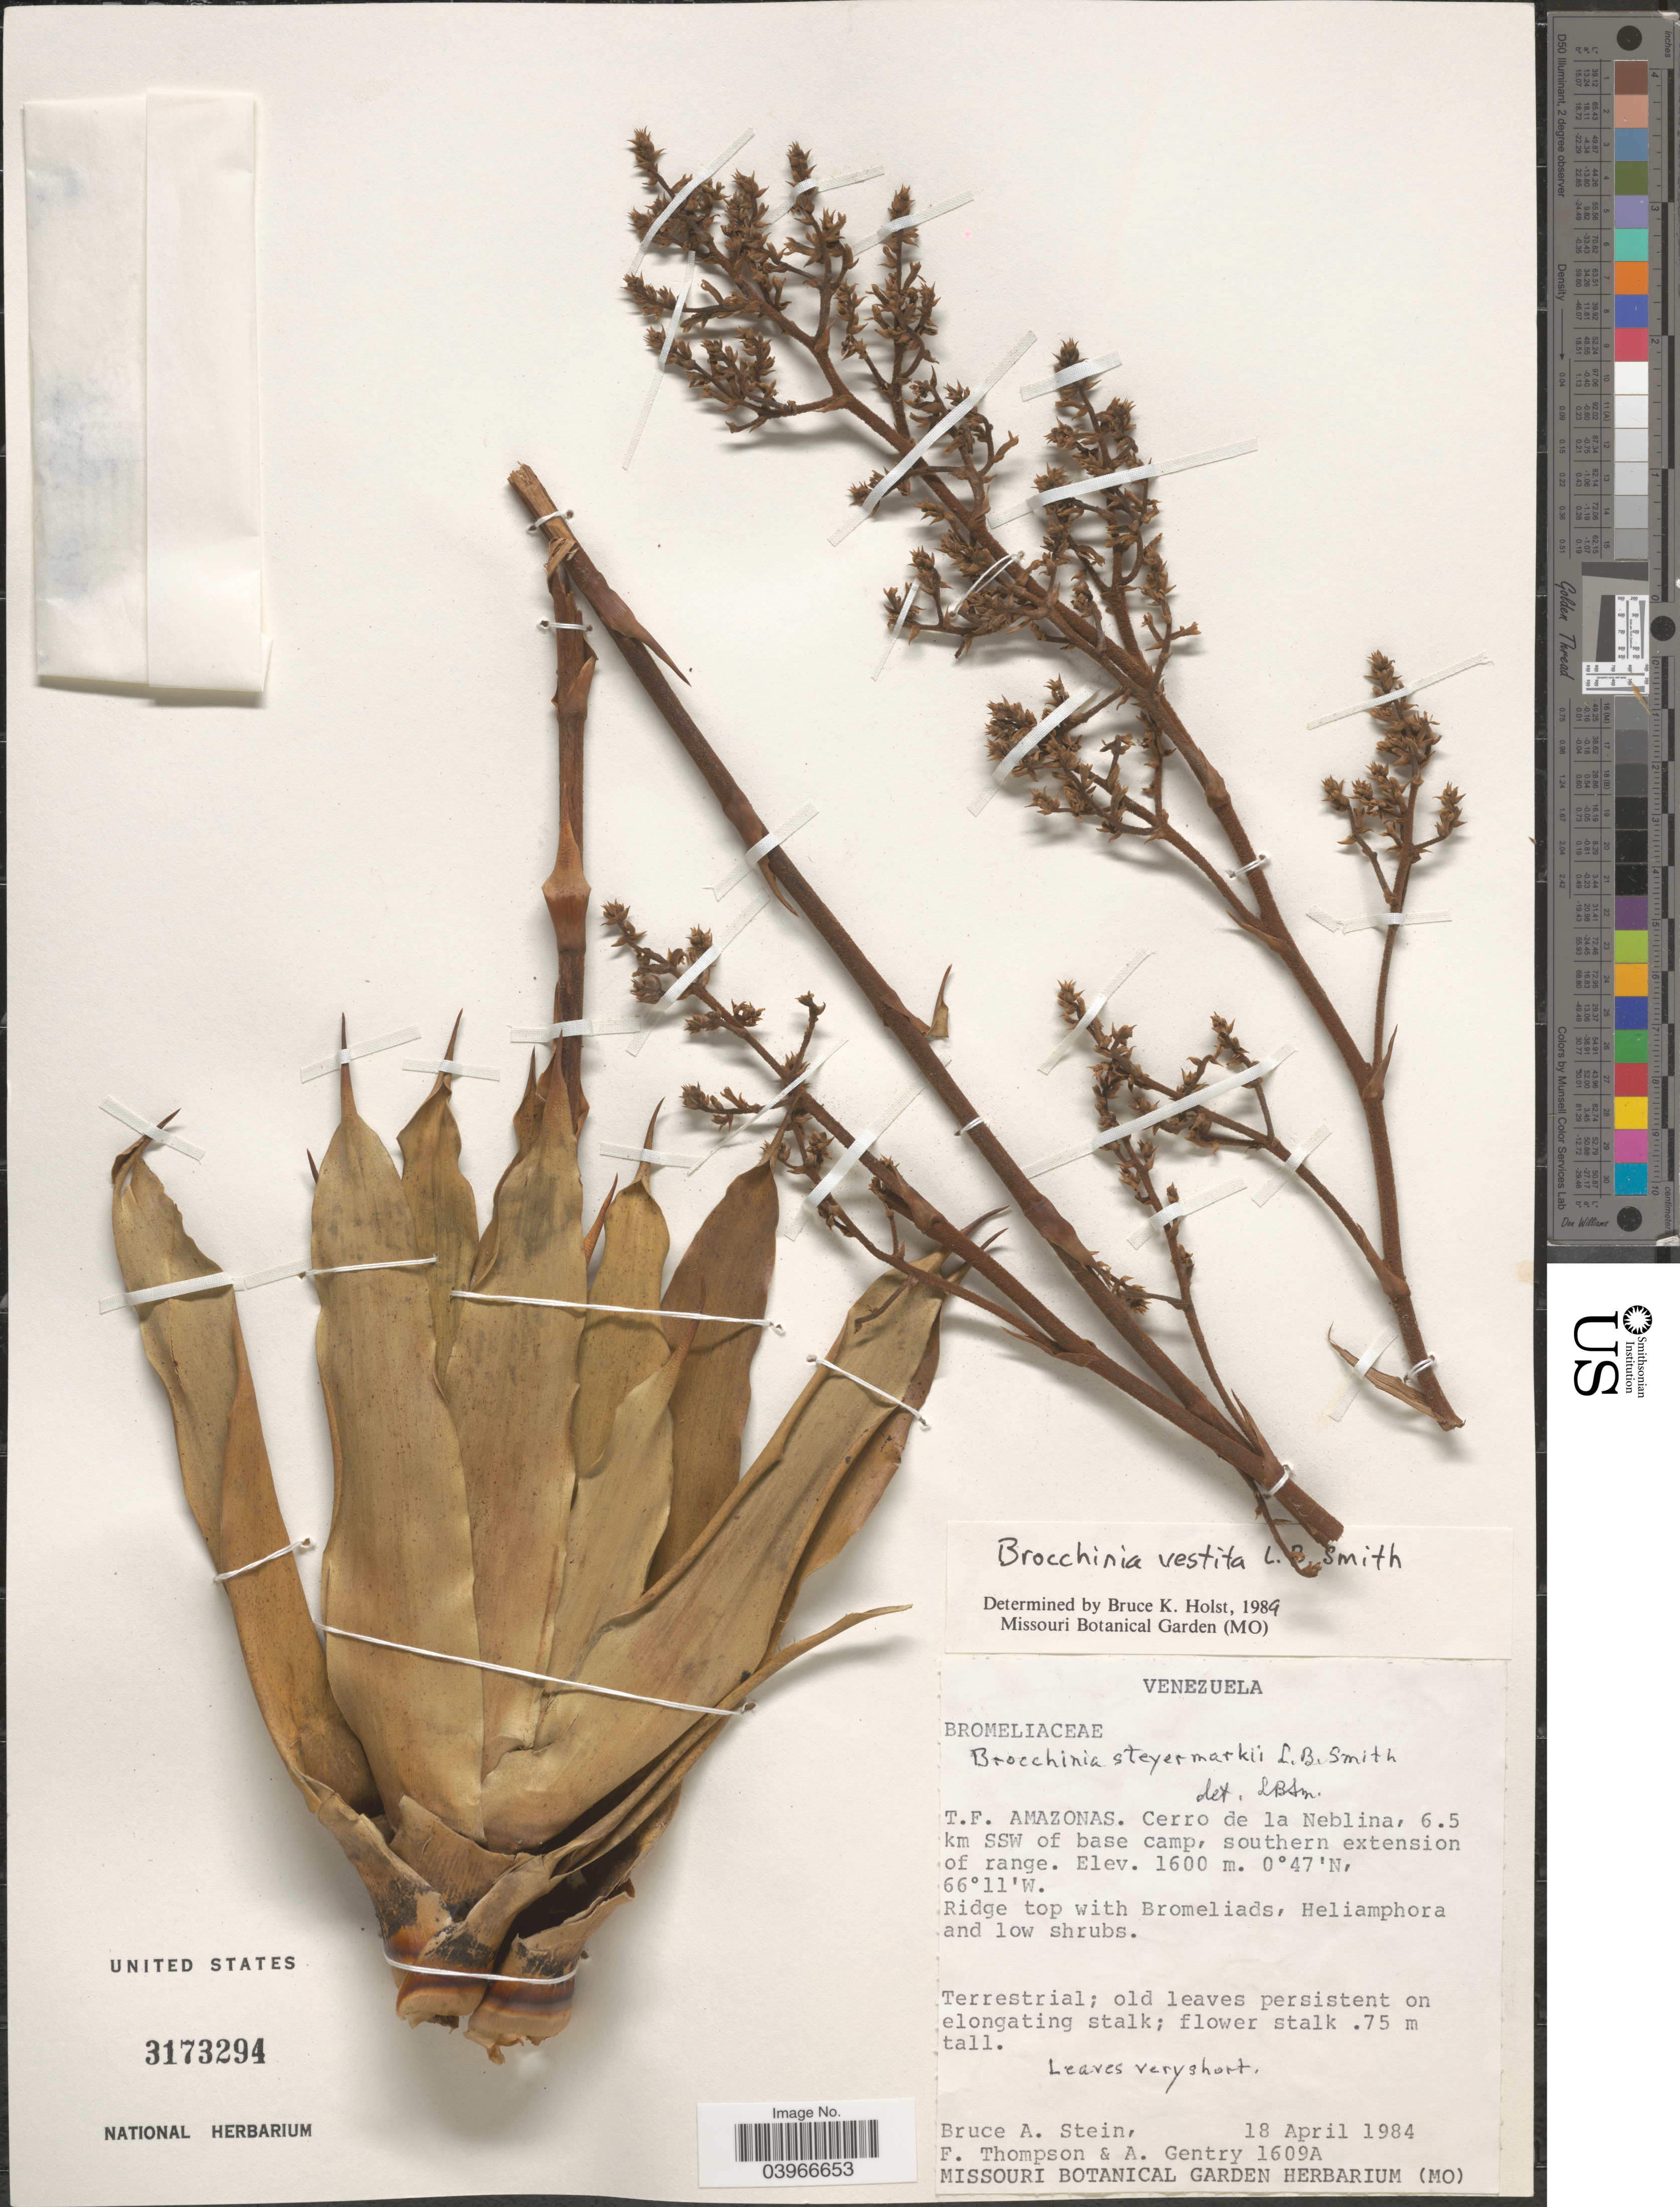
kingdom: Plantae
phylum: Tracheophyta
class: Liliopsida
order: Poales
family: Bromeliaceae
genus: Brocchinia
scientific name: Brocchinia vestita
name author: L.B. Sm.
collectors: B. A. Stein, F. Thompson & A. H. Gentry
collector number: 1609A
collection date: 1984-04-18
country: Venezuela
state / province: Amazonas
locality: T.F. Amazonas. Cerro de la Neblina, 6.5 km SSW of base camp, southern extension of range.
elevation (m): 1600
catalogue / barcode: US 3173294